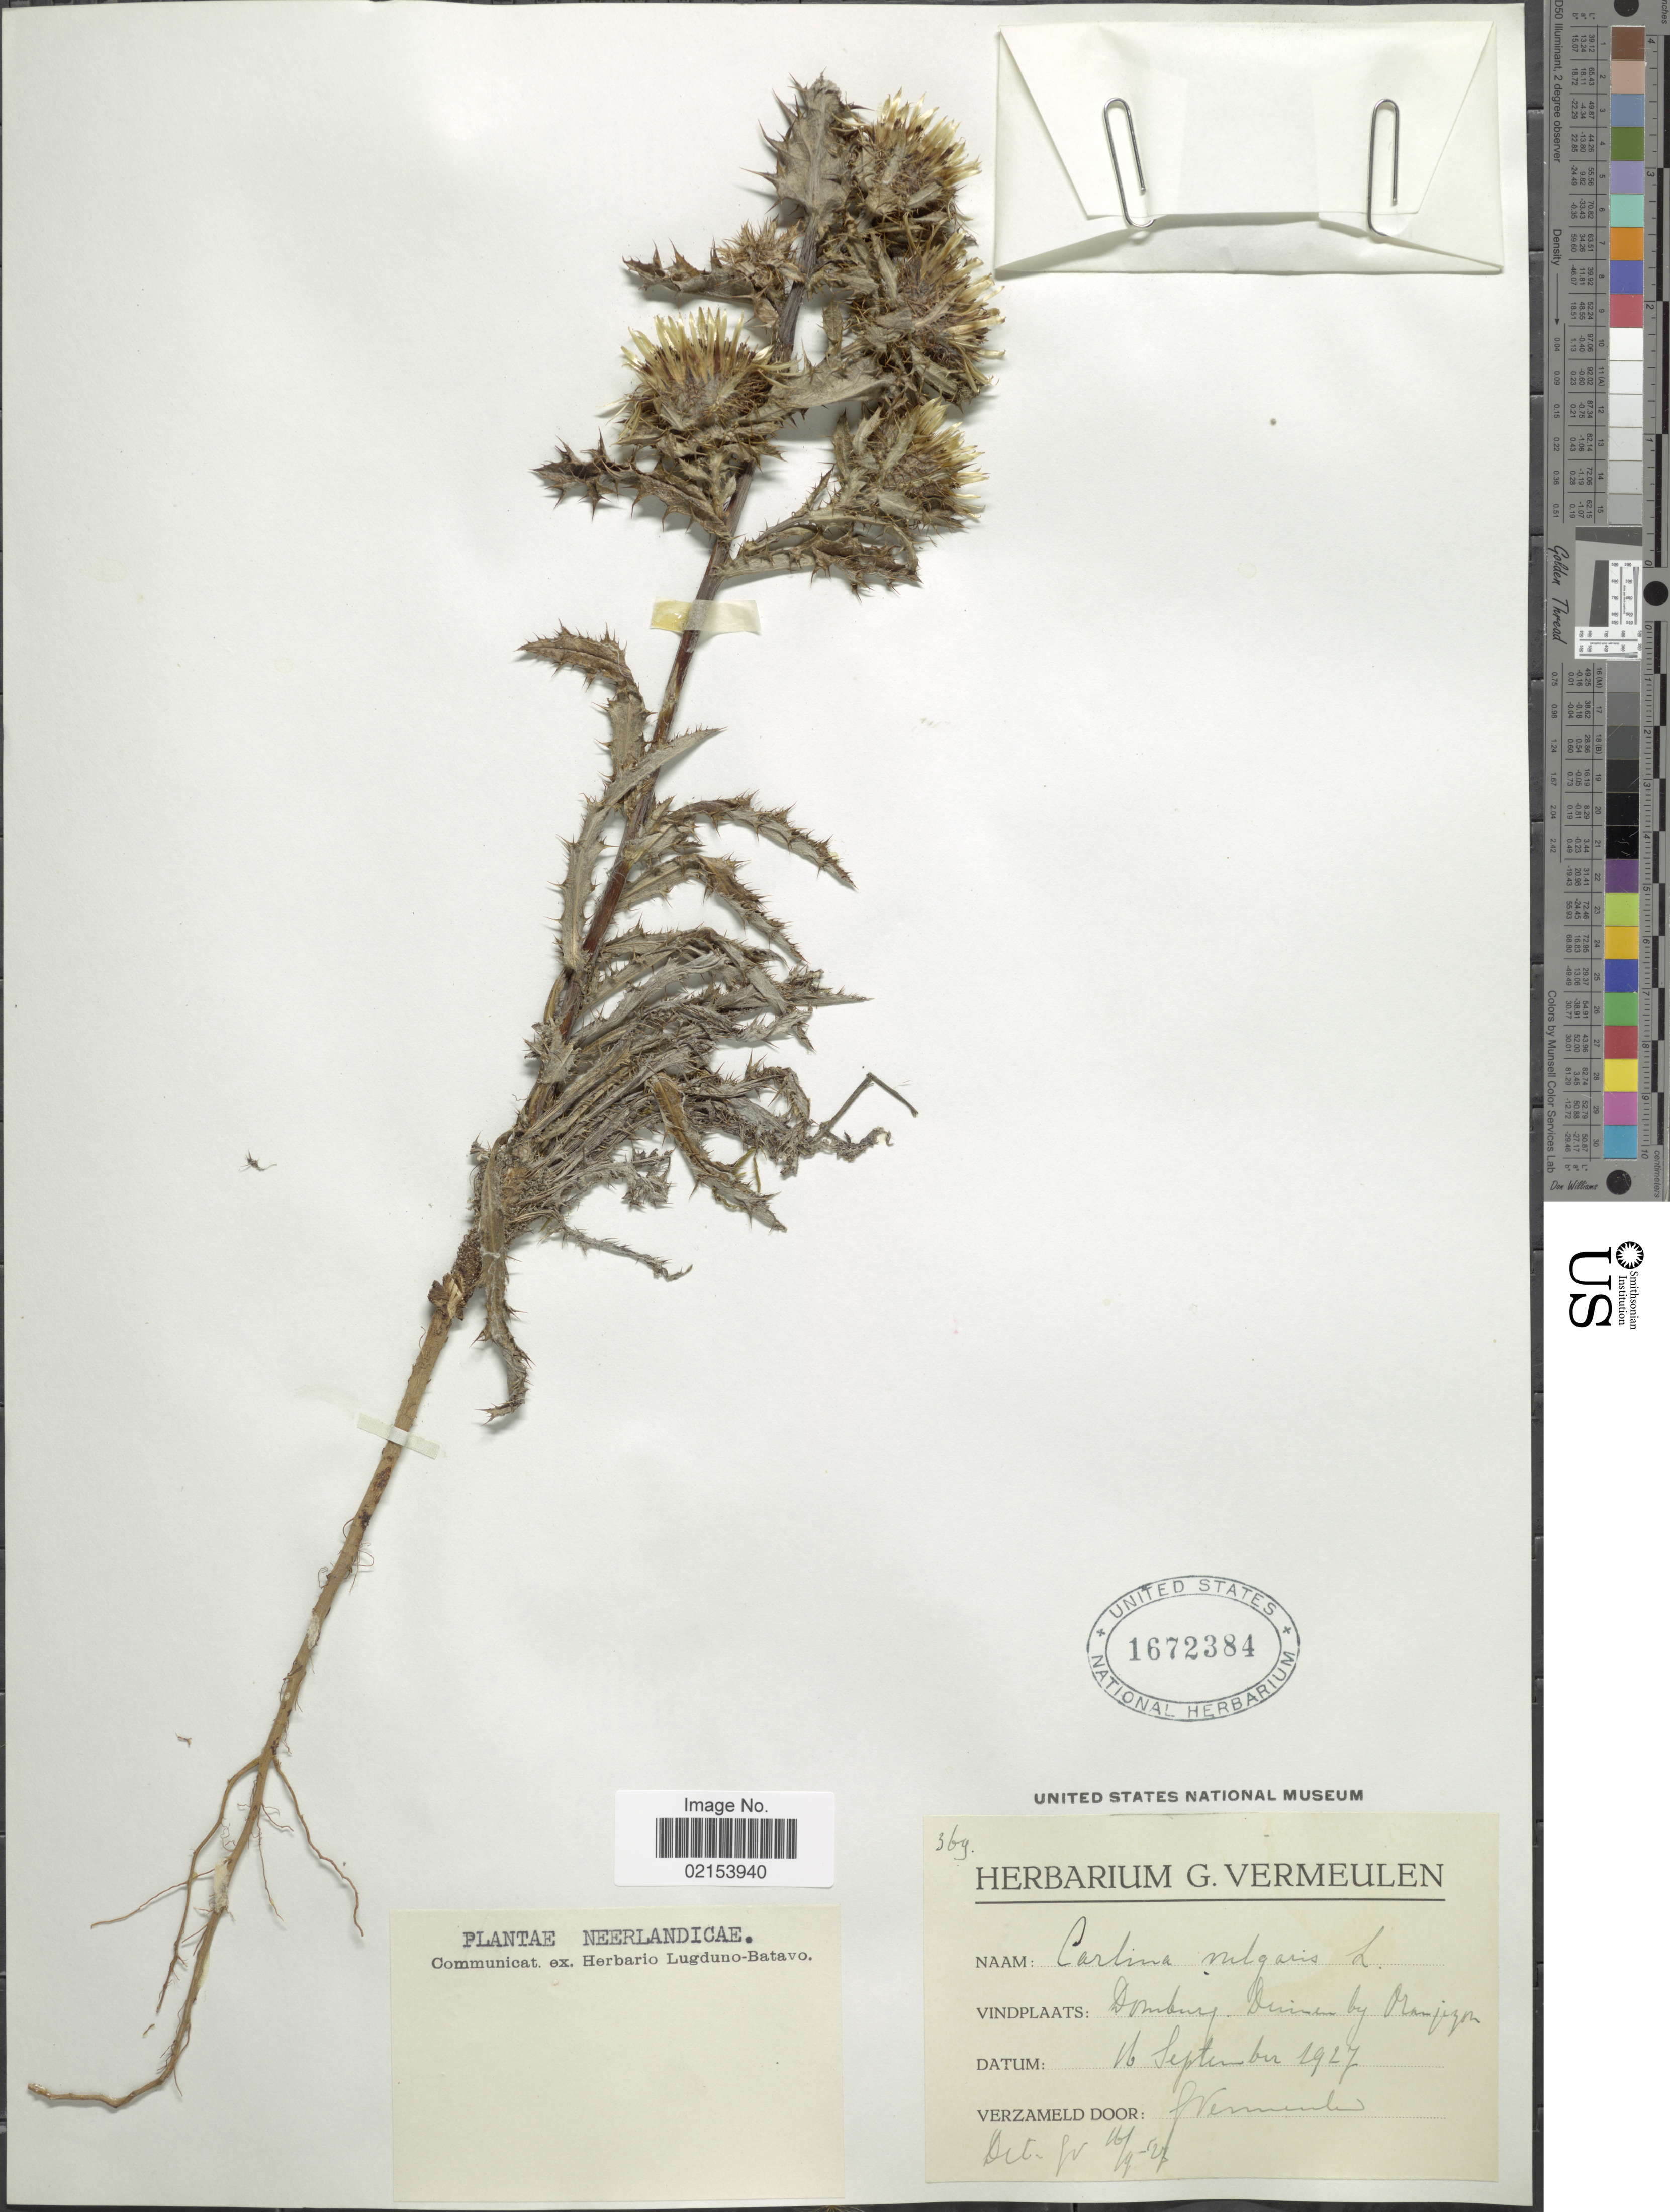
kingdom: Plantae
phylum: Tracheophyta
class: Magnoliopsida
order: Asterales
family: Asteraceae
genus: Carlina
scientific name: Carlina vulgaris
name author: L.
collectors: G. Vermeulen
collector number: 369*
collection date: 1927-09-16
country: Netherlands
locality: Domburg, duinen by [illegible text]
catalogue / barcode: US 1672384